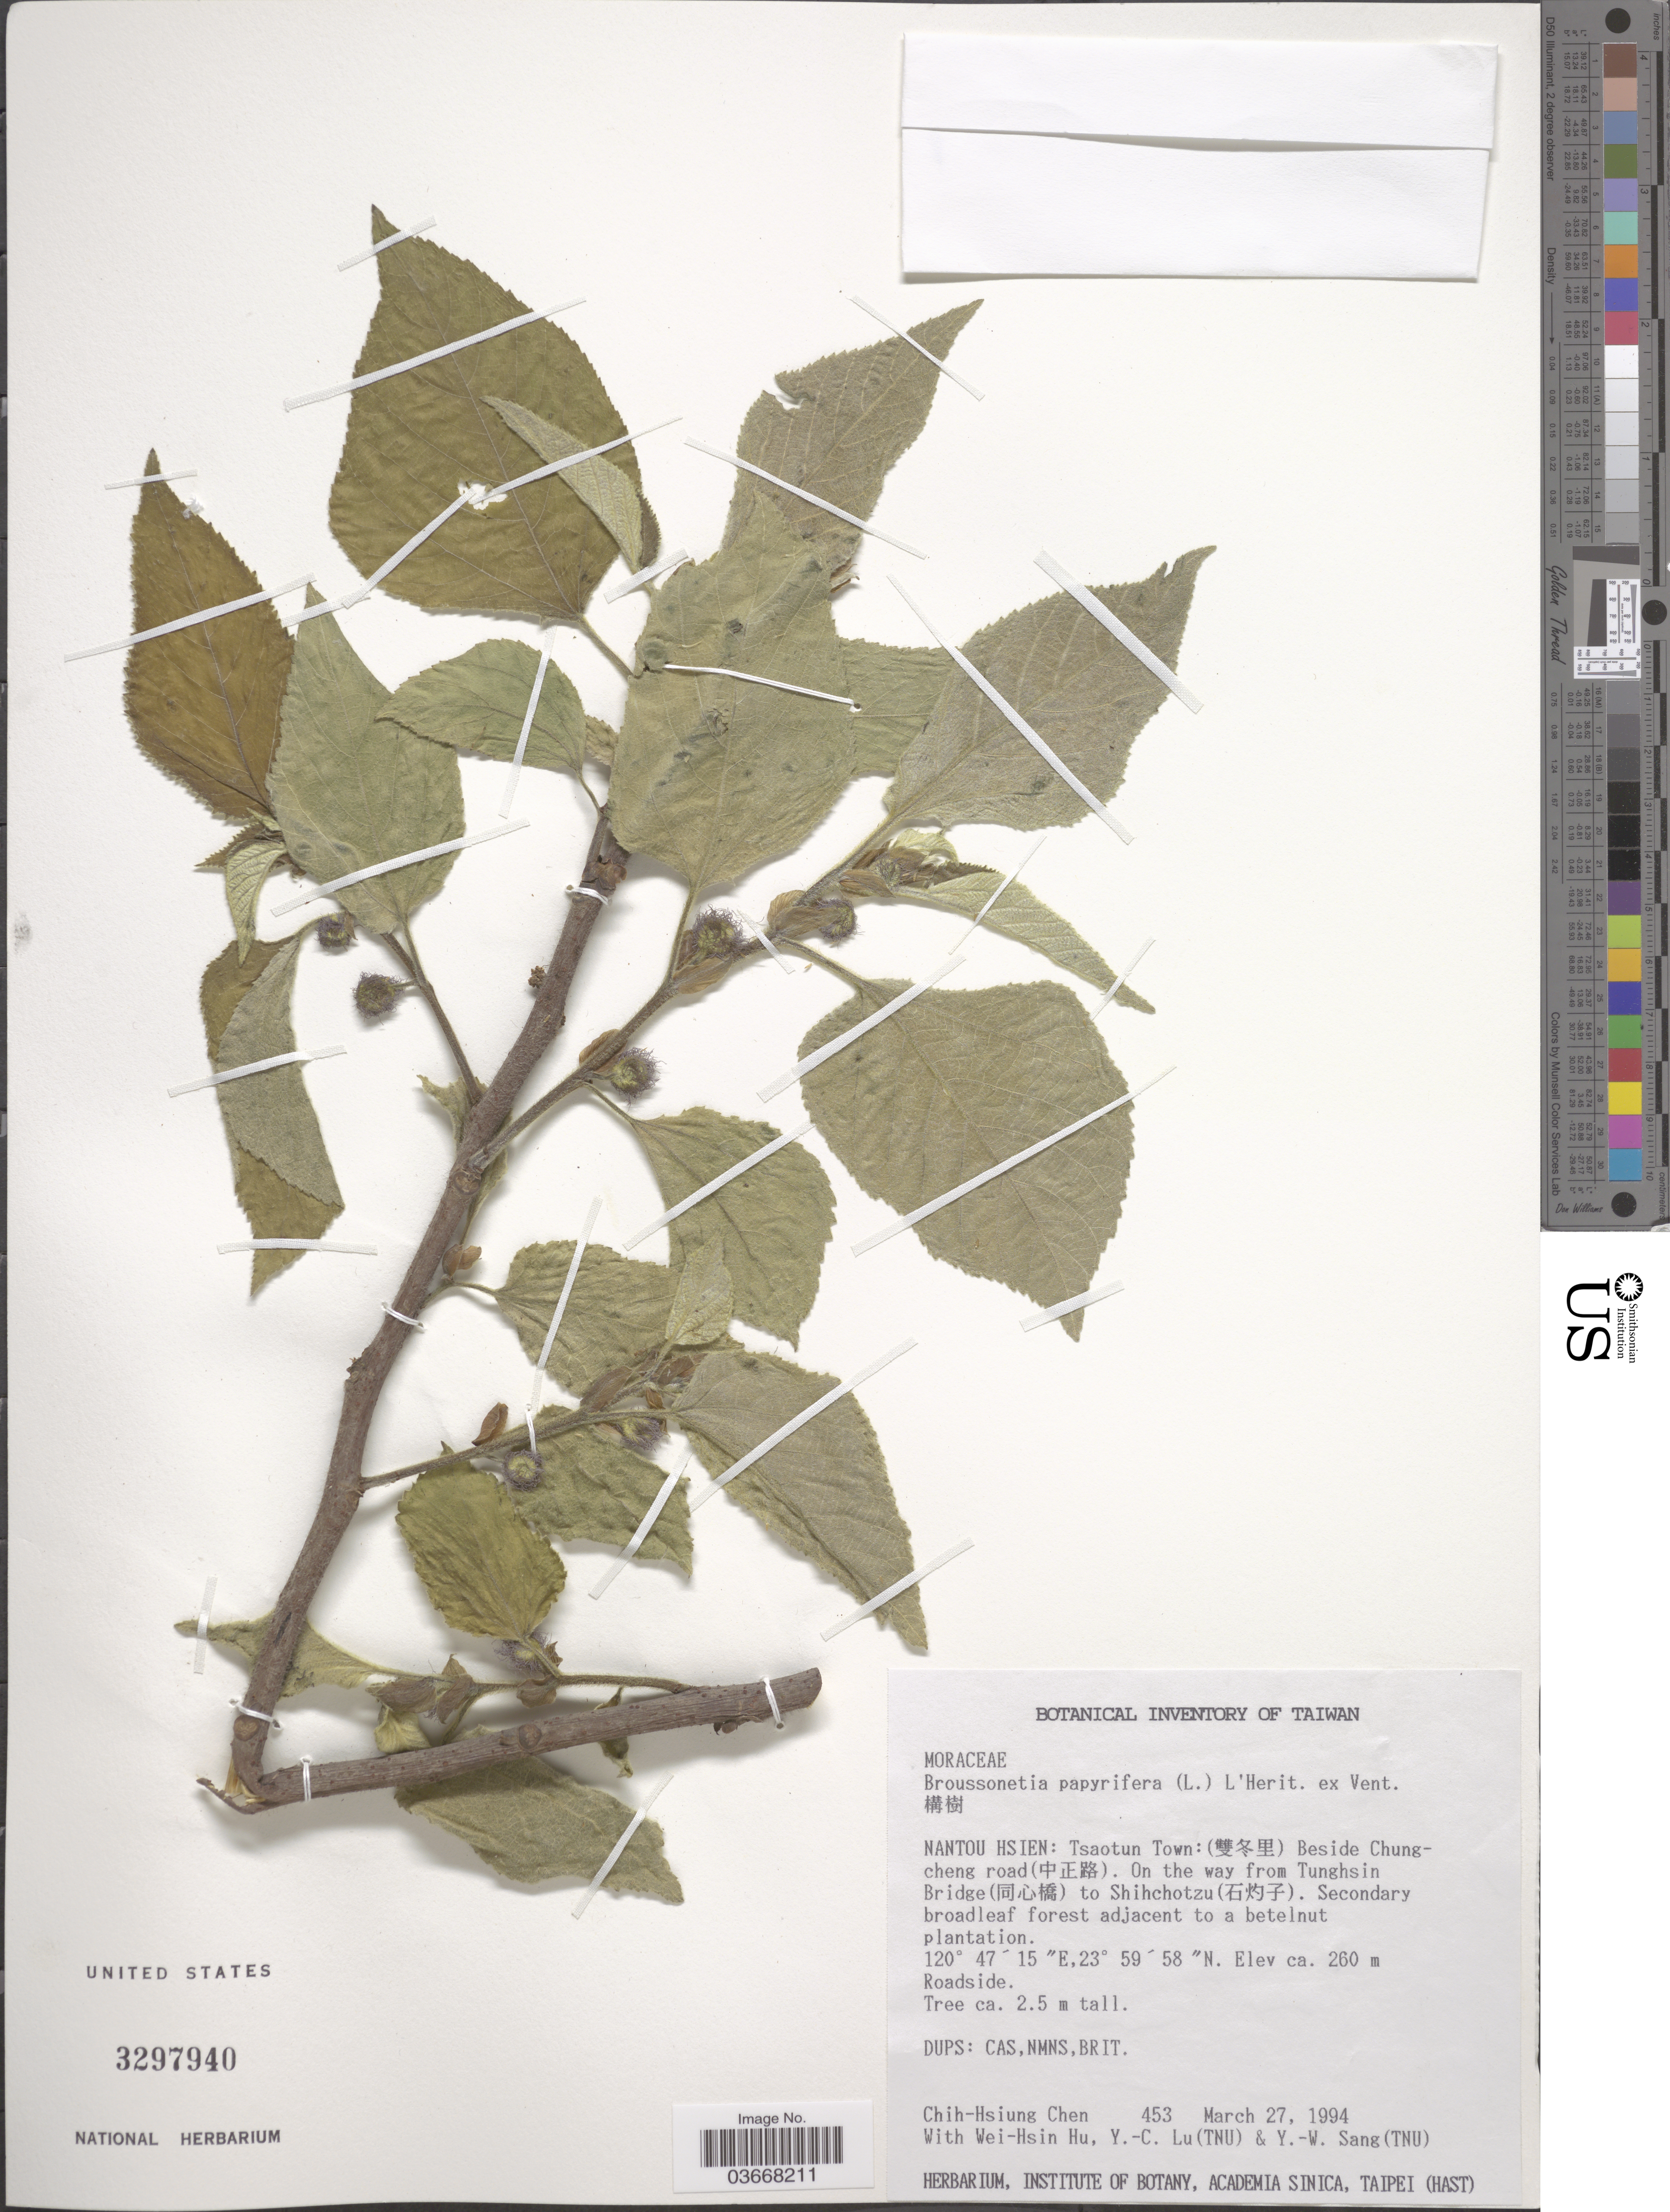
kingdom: Plantae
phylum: Tracheophyta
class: Magnoliopsida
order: Rosales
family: Moraceae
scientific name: Broussoneta papyrifera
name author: (L.) L'Hér. ex Vent.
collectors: C.-H. Chen, W. H. Hu, Y. C. Lu & Y. Sang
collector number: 453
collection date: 1994-03-27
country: Taiwan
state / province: Nantou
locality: Nantou Hsien: Tsaotun Town: X Beside Chungcheng road X. On the way from Tunghs in Bridge X to Shihchotzu X.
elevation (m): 260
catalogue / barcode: US 3297940